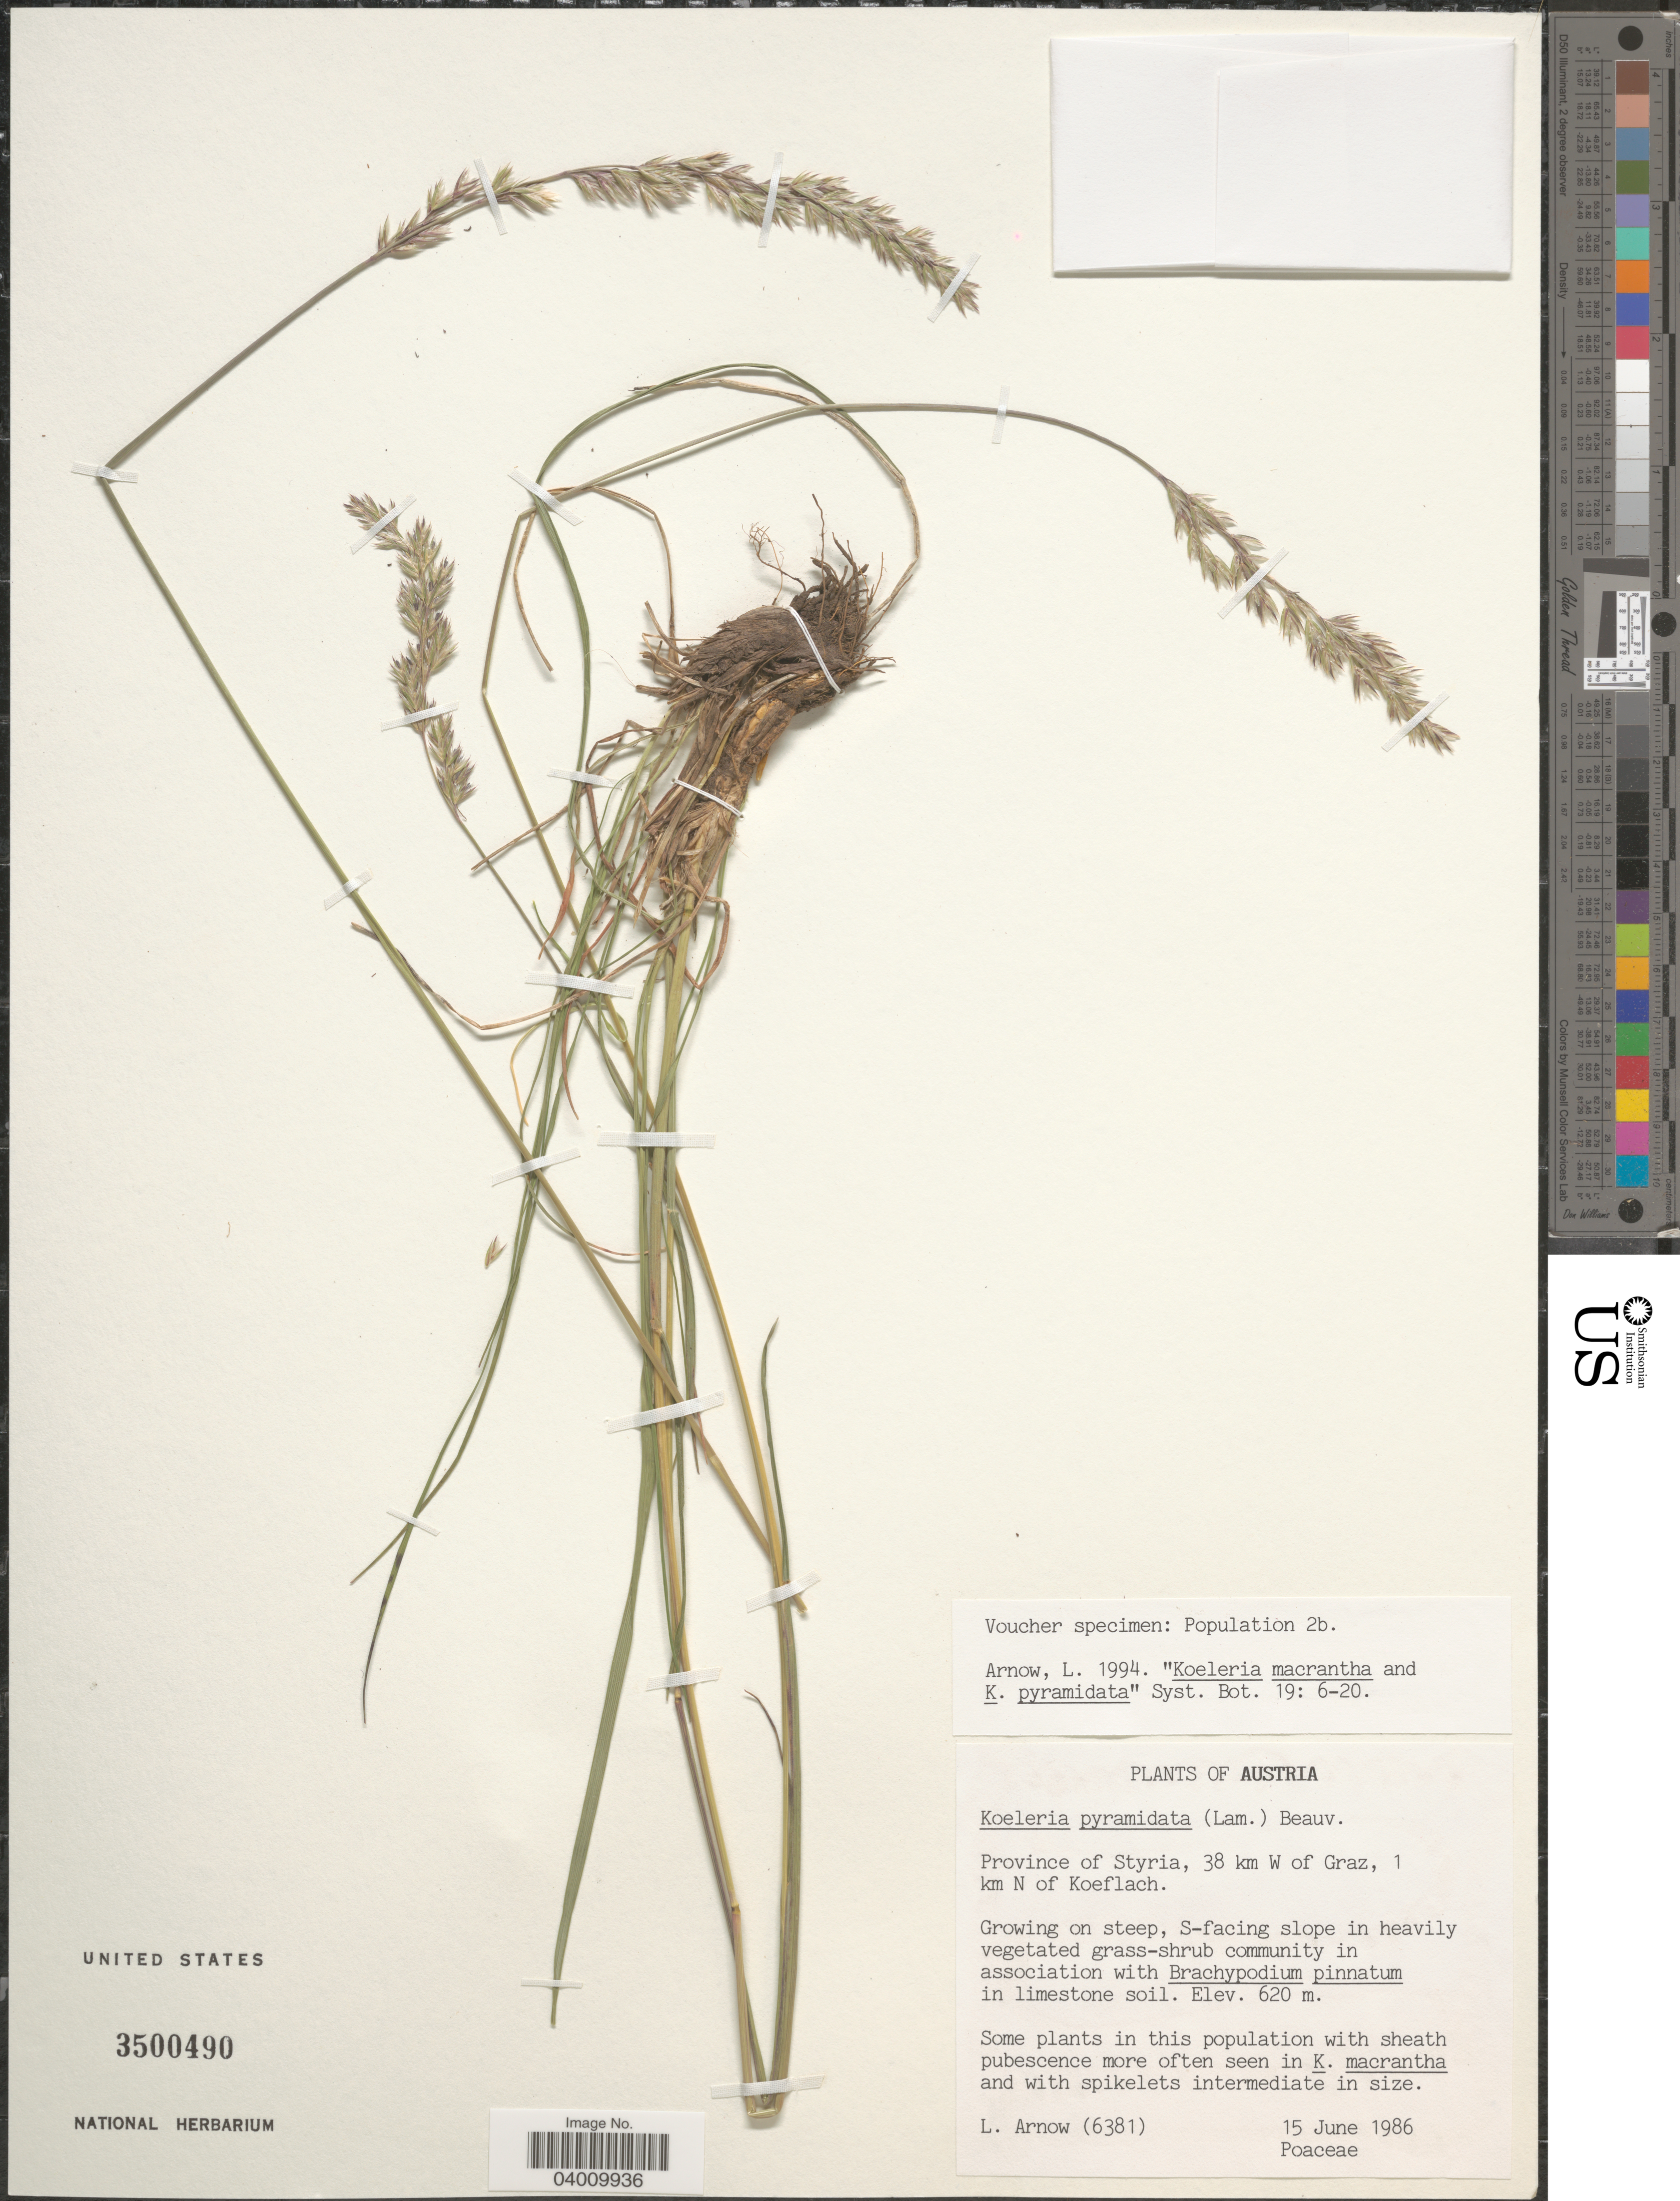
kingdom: Plantae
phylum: Tracheophyta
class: Liliopsida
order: Poales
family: Poaceae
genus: Koeleria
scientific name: Koeleria pyramidata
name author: (Lam.) P. Beauv.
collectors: L. Arnow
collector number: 6381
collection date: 1986-06-15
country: Austria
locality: Province of Styria, 38 km W of Graz, 1 km N of Koeflach.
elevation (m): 620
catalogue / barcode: US 3500490